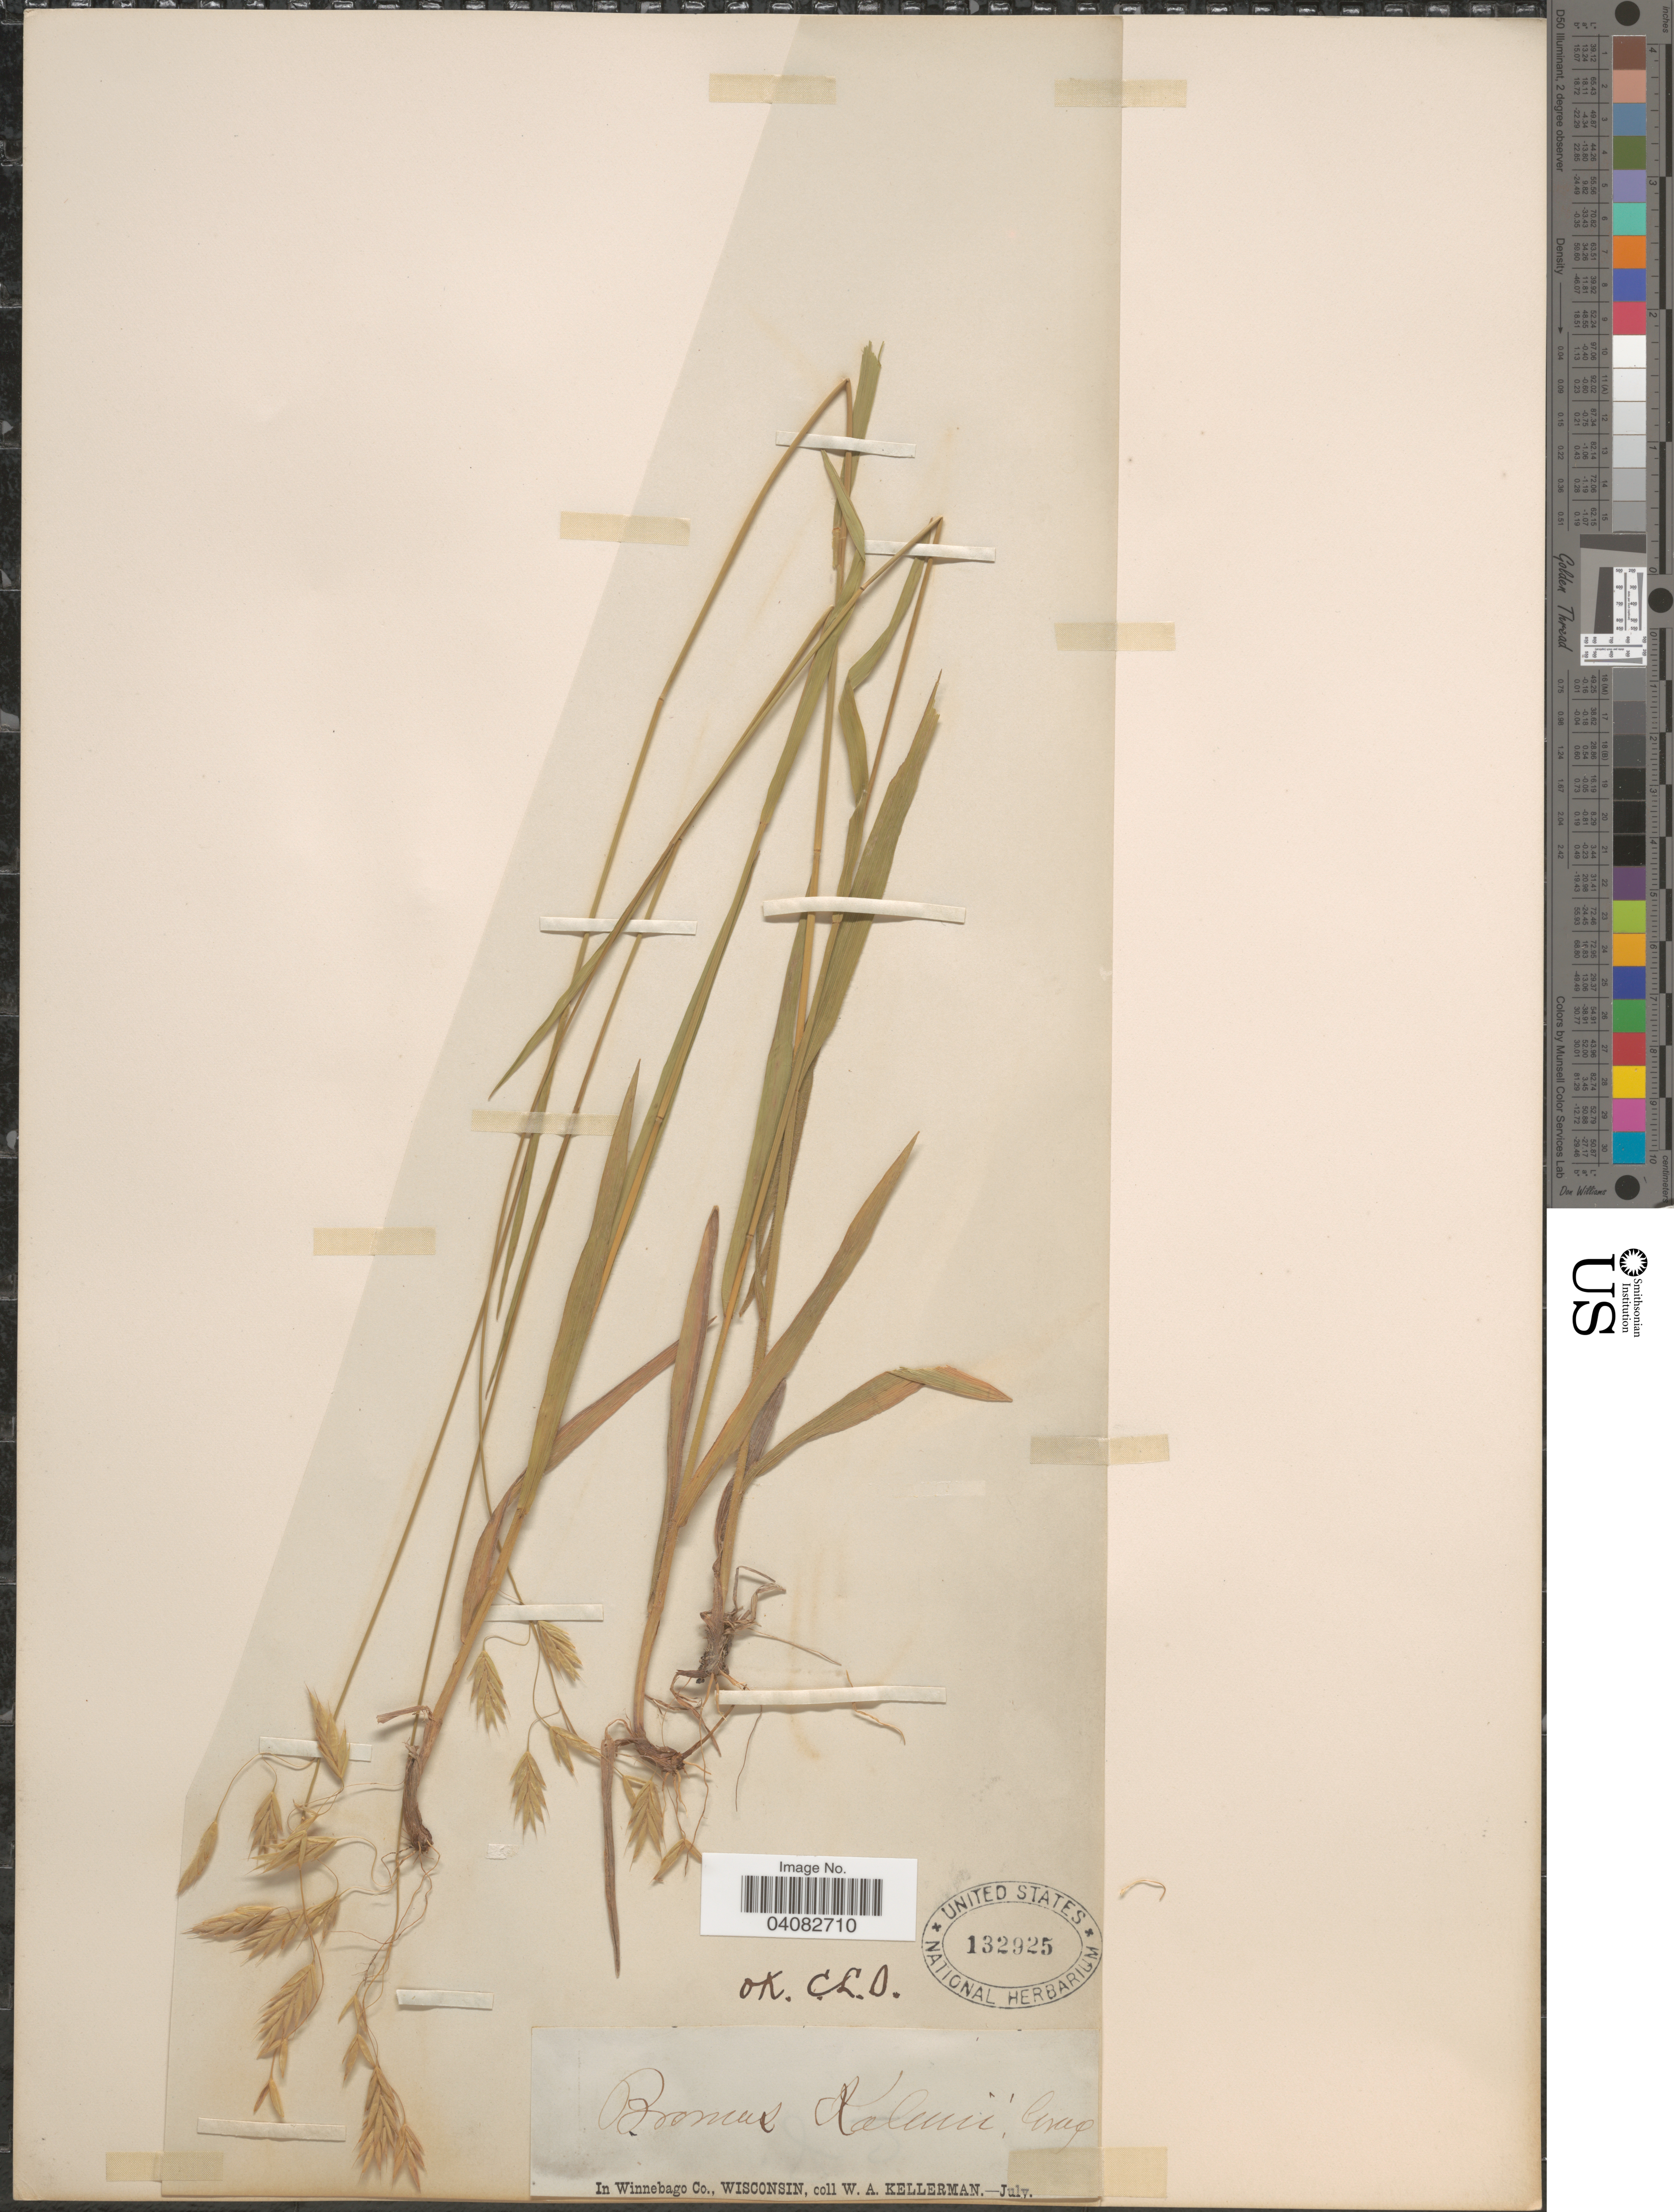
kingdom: Plantae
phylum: Tracheophyta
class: Liliopsida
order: Poales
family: Poaceae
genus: Bromus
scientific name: Bromus kalmii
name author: A. Gray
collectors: W. Kellerman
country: United States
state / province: Wisconsin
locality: In Winnebago Co.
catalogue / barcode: US 132925